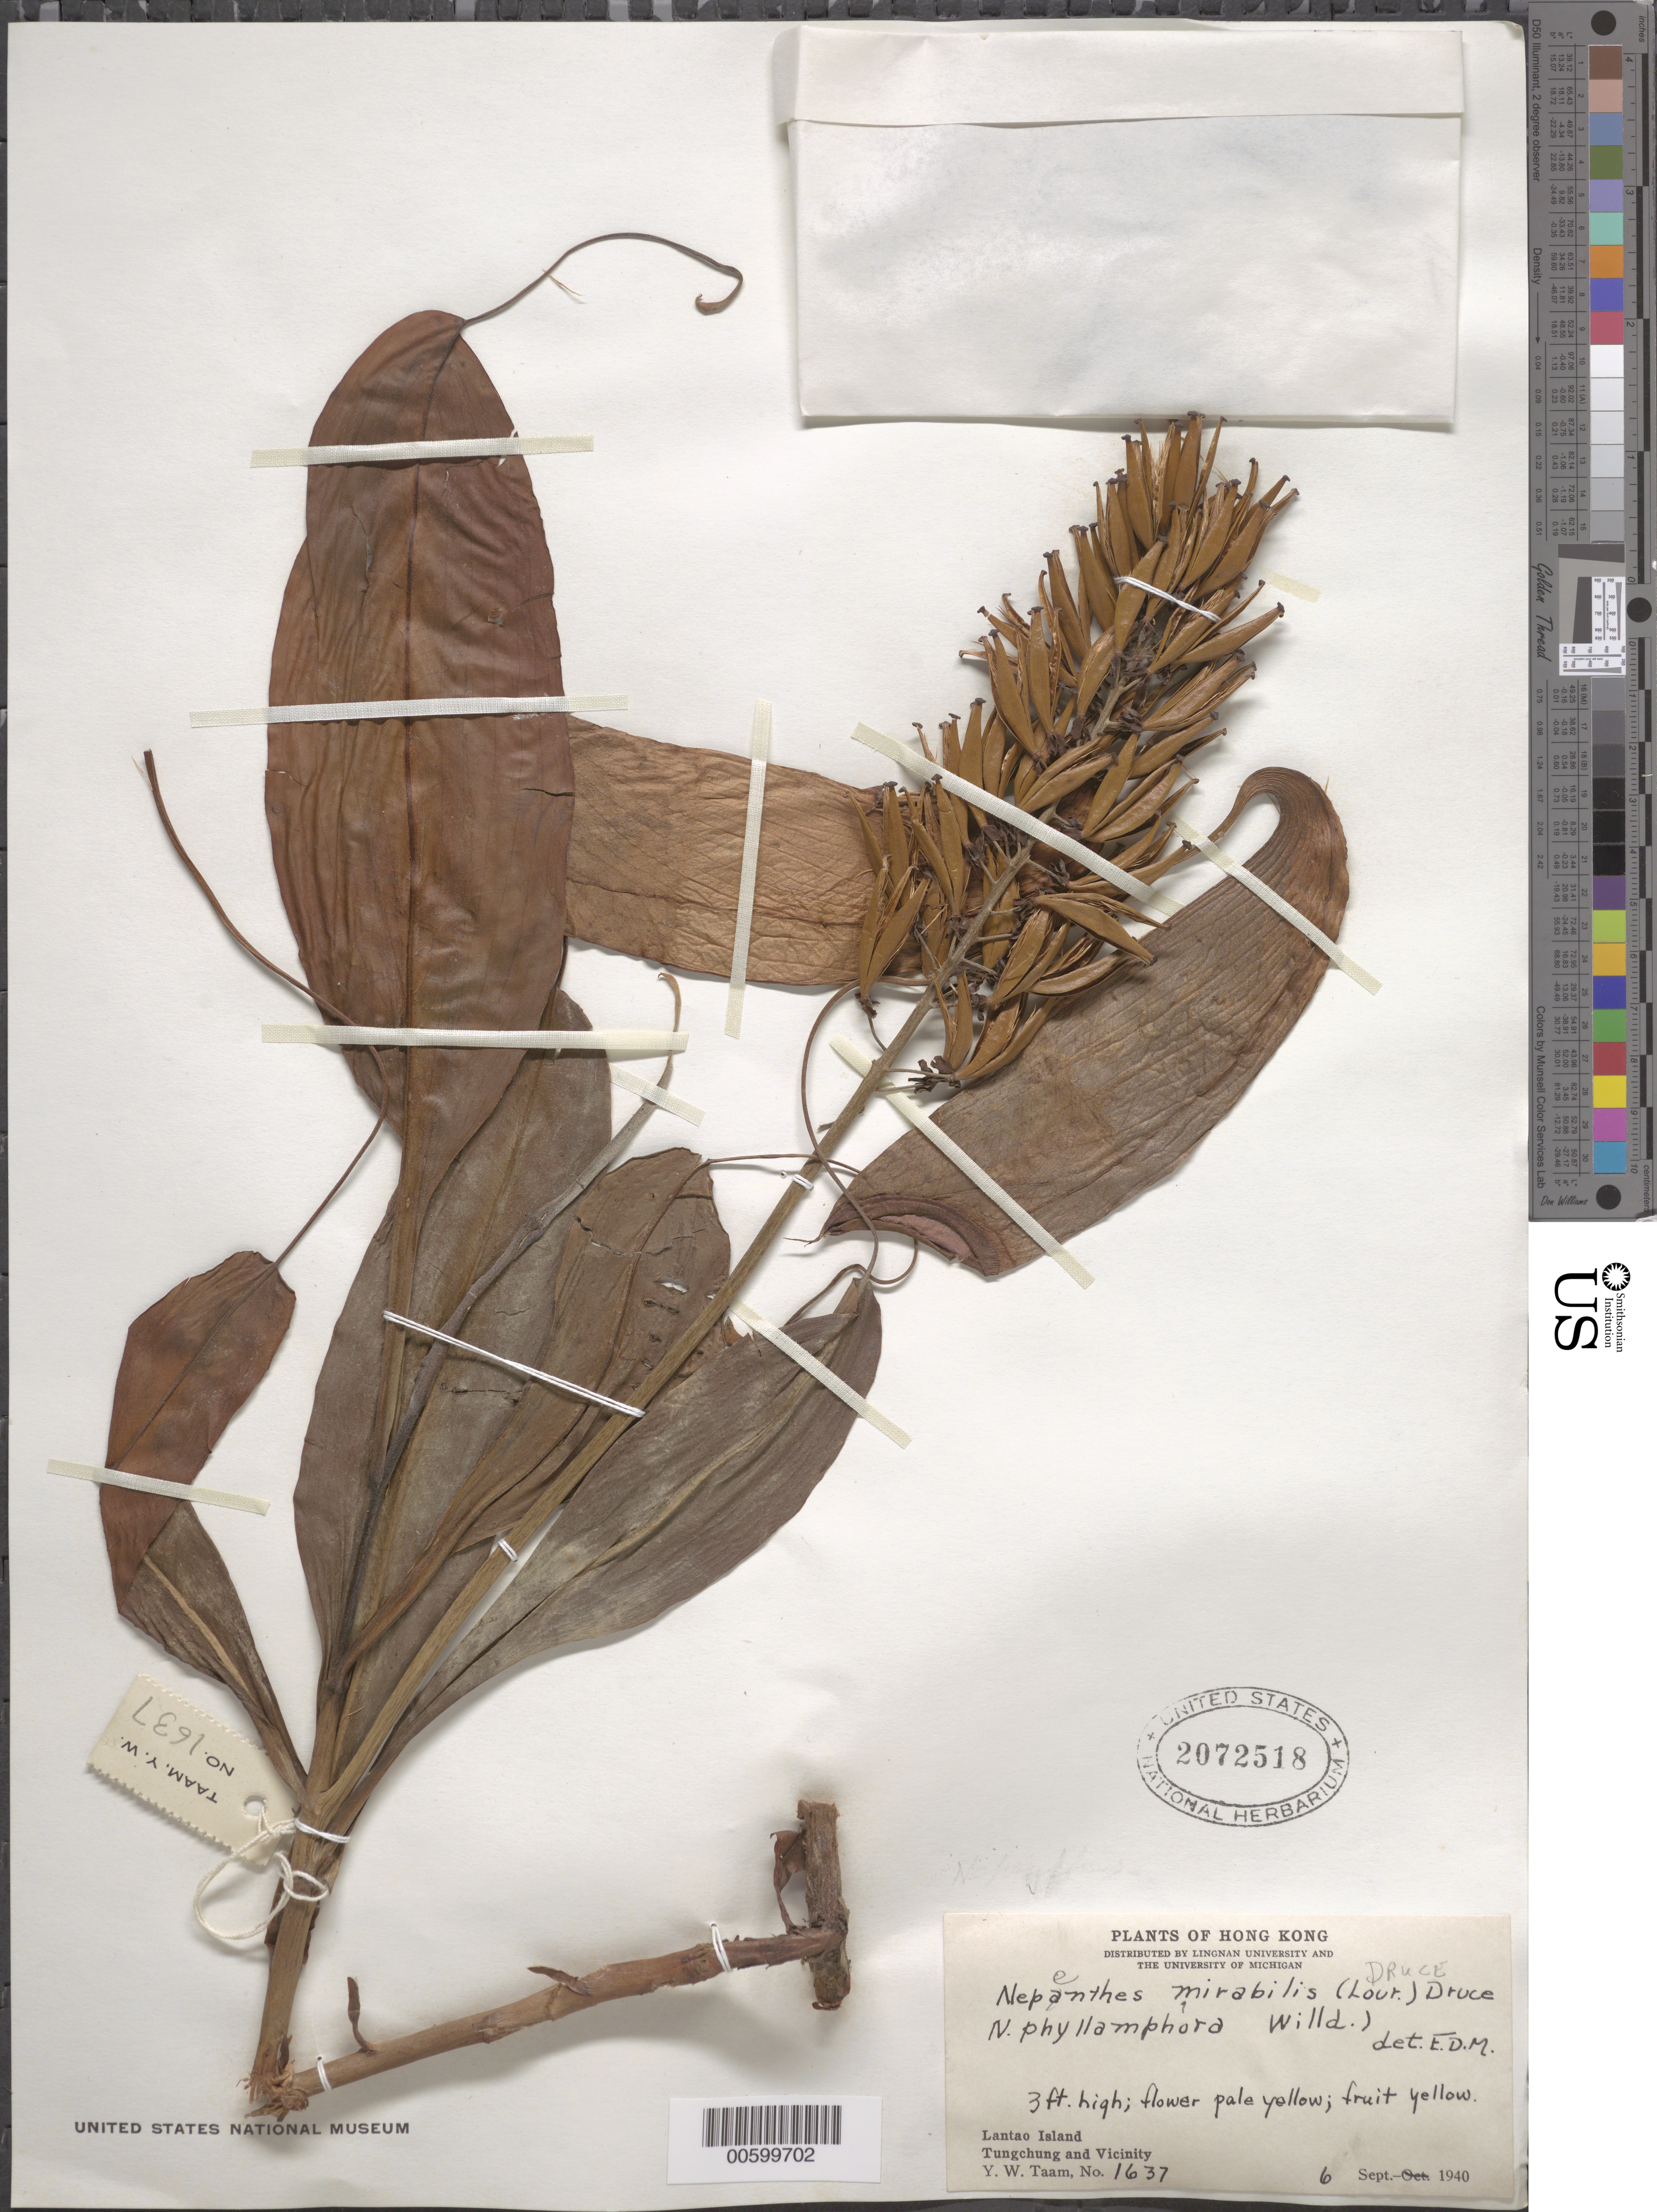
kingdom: Plantae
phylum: Tracheophyta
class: Magnoliopsida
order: Caryophyllales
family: Nepenthaceae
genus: Nepenthes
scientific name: Nepenthes mirabilis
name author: (Lour.) Druce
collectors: Y. W. Taam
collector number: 1637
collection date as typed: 06 Sep 1940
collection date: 1940-09-06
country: China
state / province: Hong Kong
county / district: New Territories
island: Lan Tao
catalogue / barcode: US 2072518